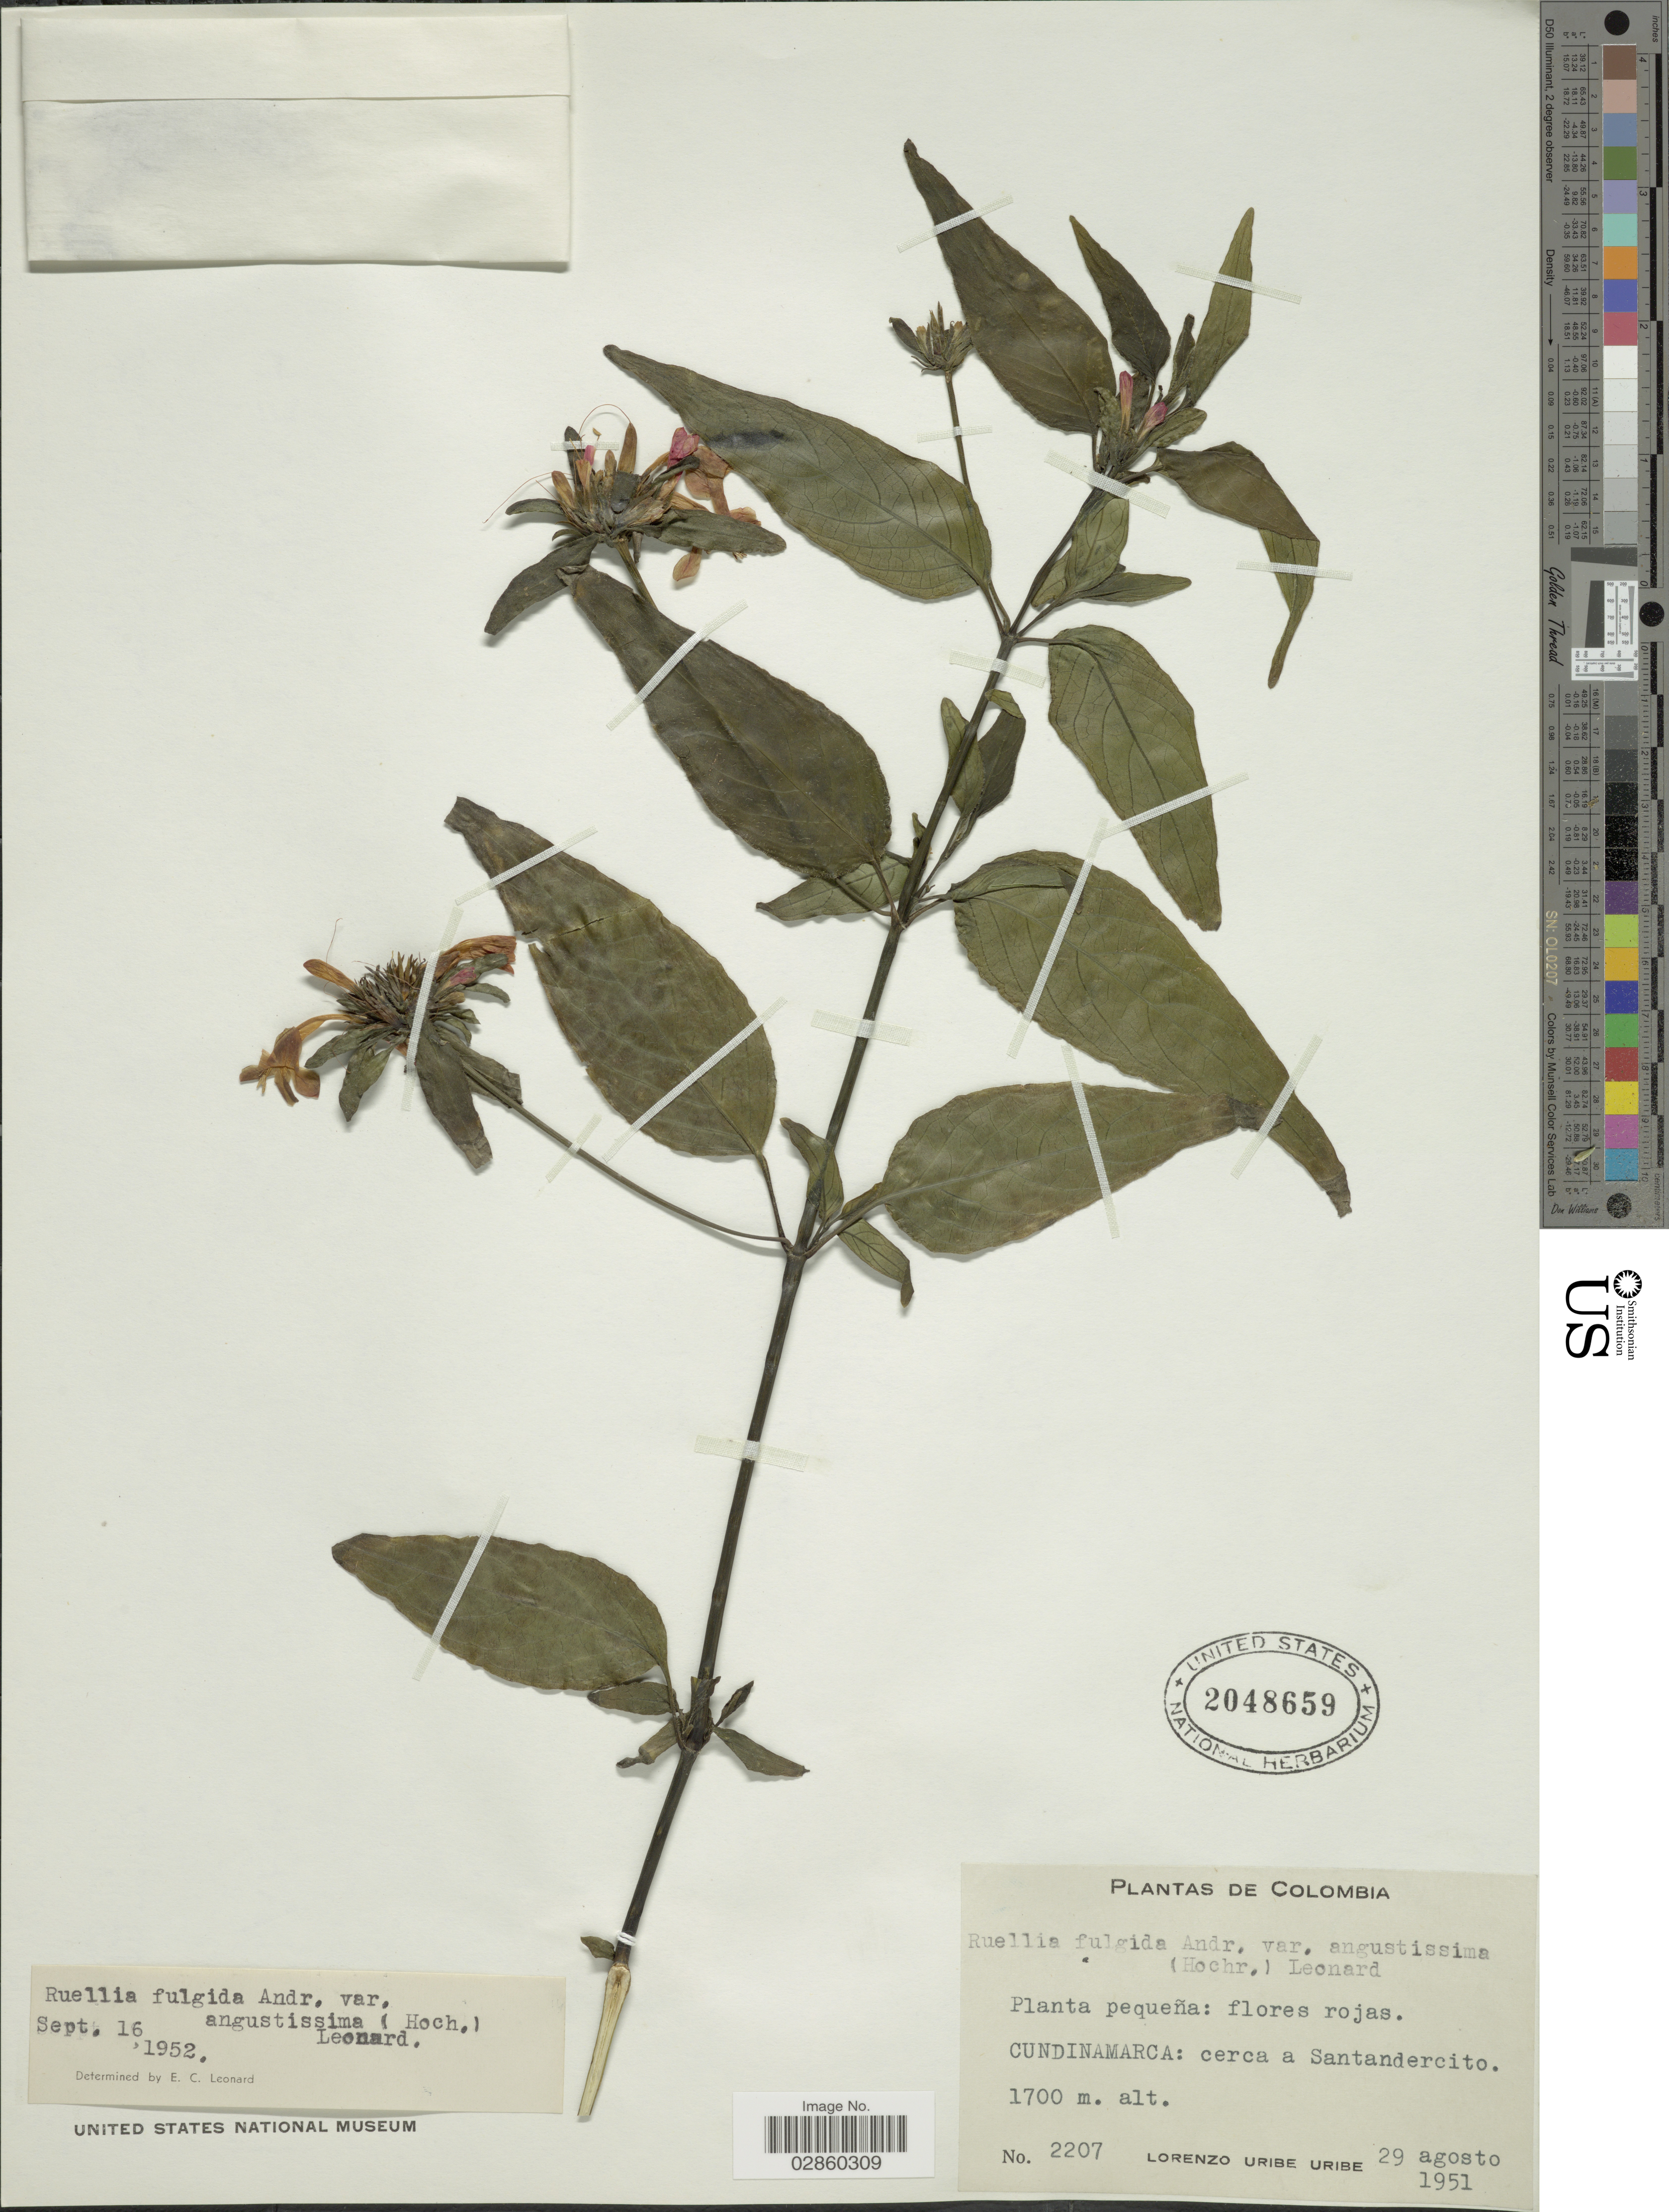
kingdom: Plantae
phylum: Tracheophyta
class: Magnoliopsida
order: Lamiales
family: Acanthaceae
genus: Ruellia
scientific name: Ruellia fulgida var. angustissima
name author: (Hochr.) Leonard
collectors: L. Uribe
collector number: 2207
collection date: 1951-08-29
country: Colombia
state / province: Cundinamarca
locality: Cerca a Santandercito.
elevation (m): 1700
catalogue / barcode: US 2048659